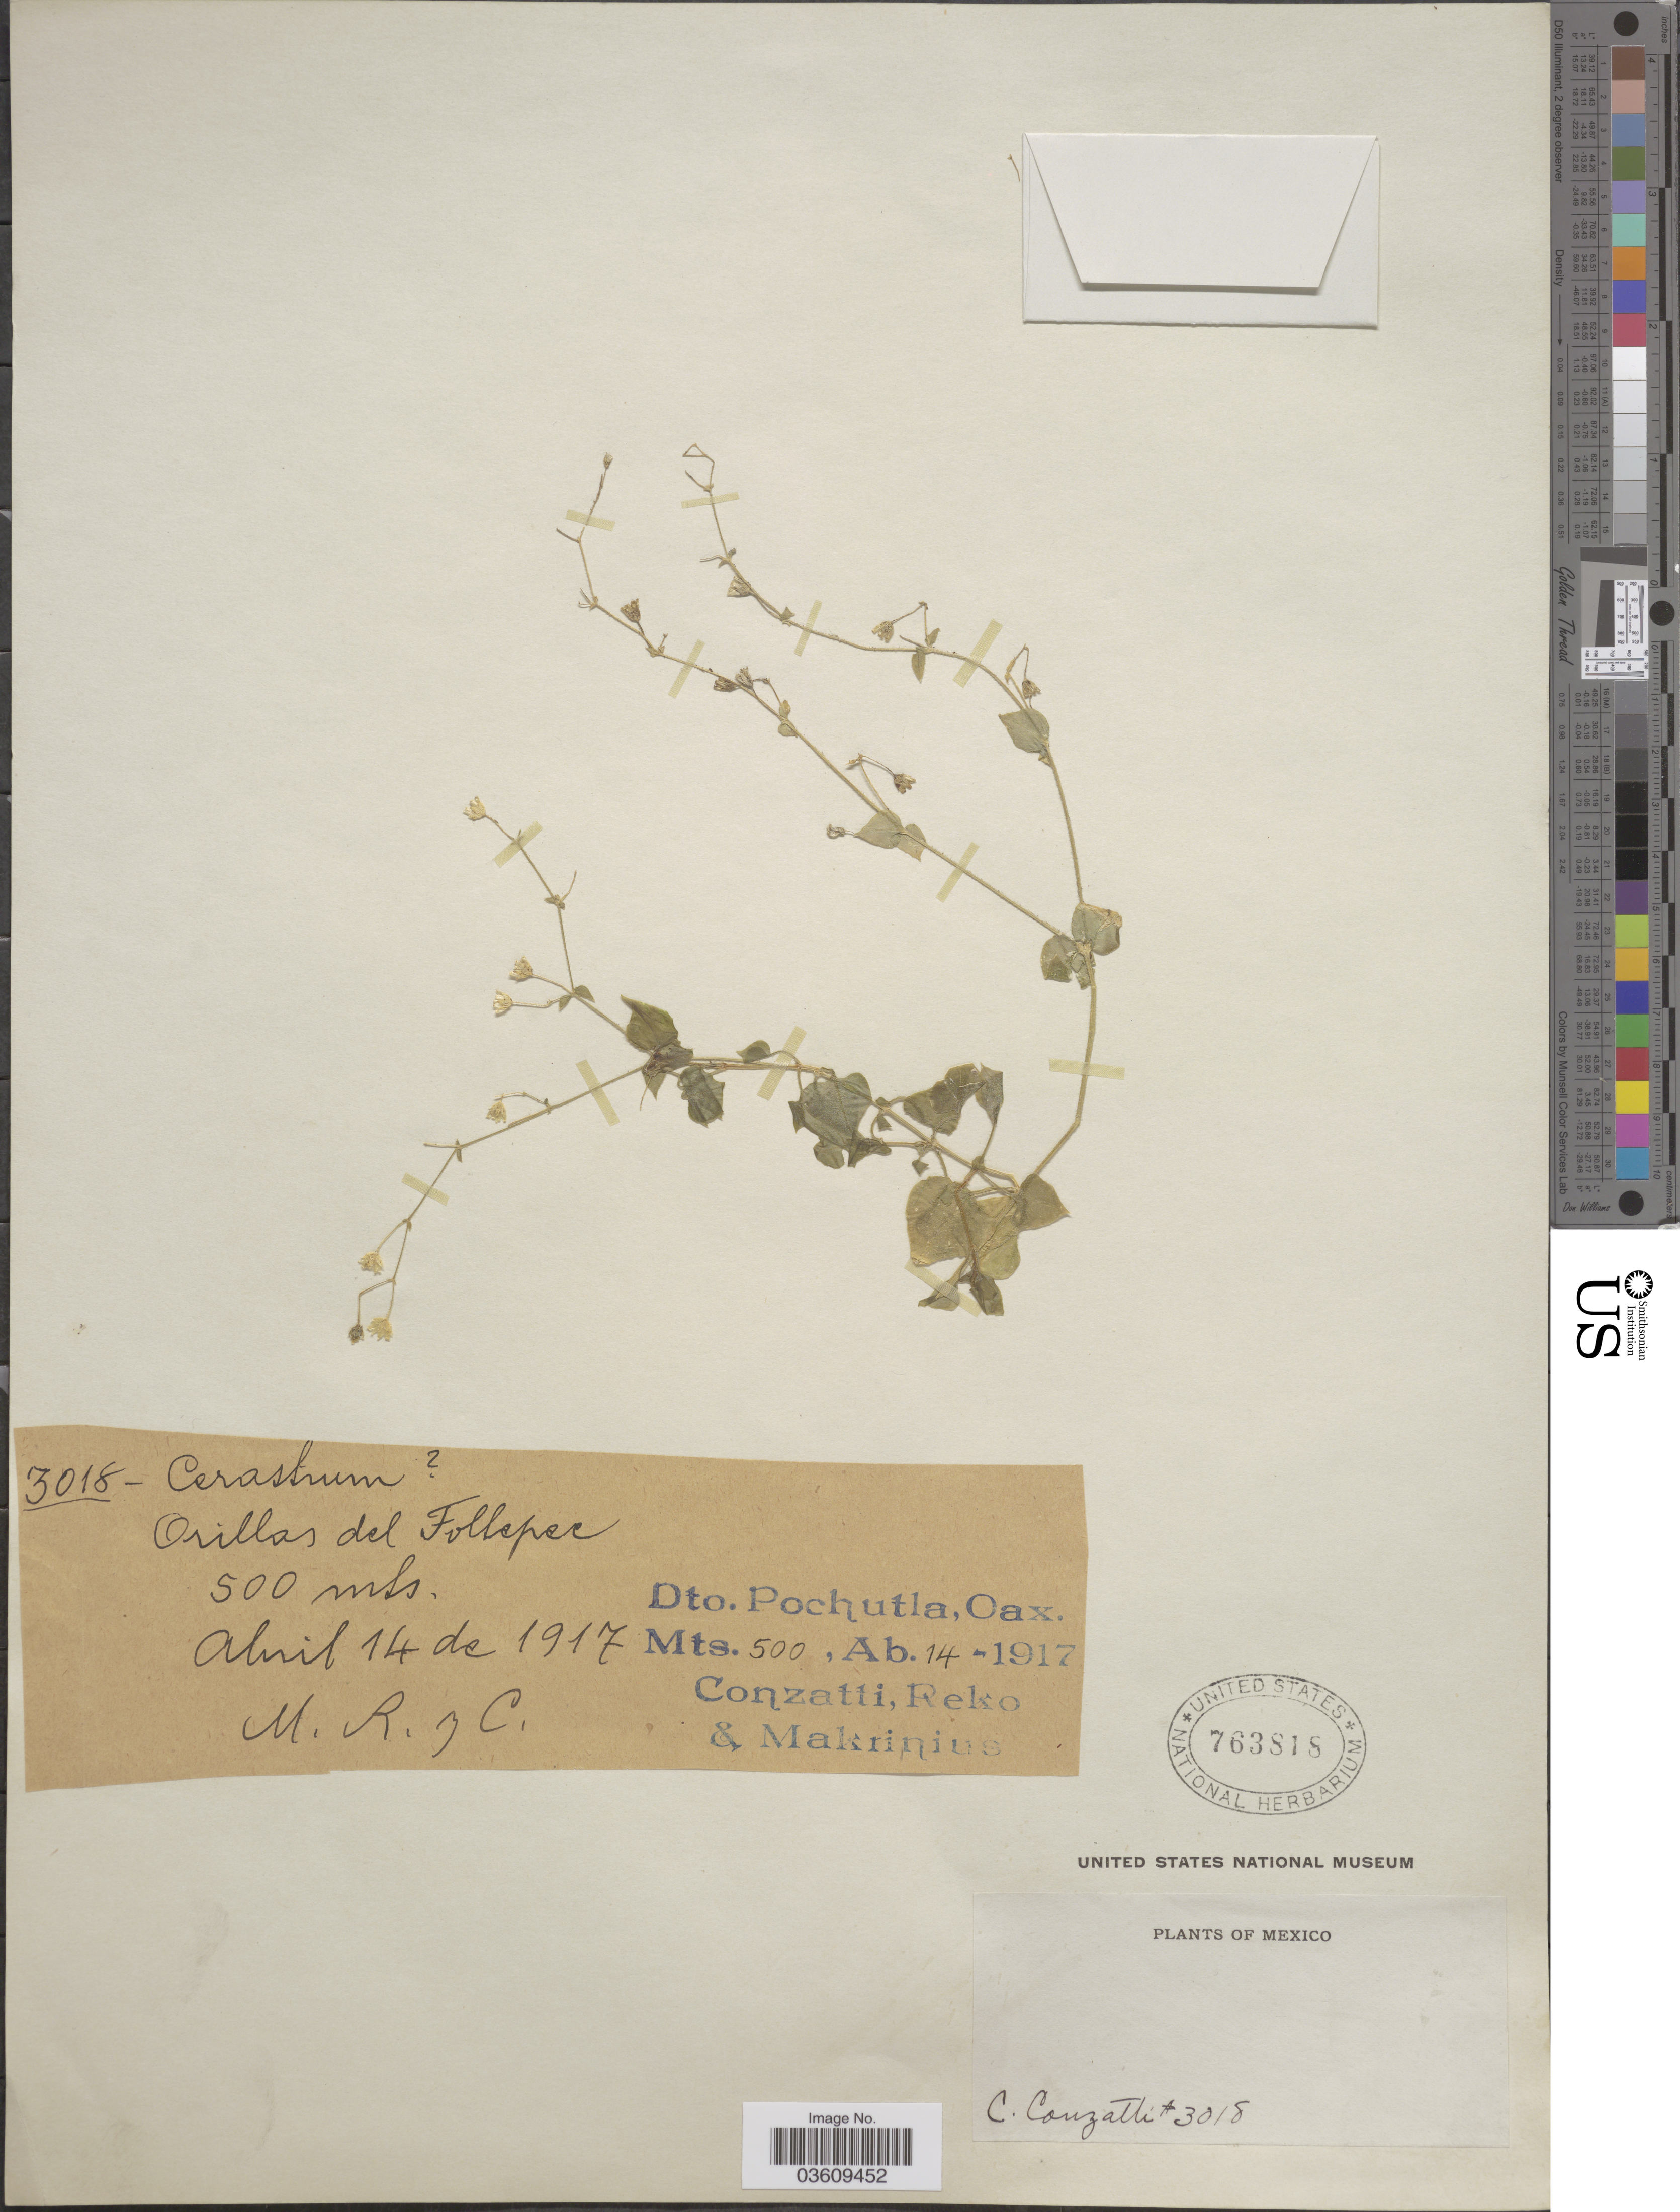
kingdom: Plantae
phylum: Tracheophyta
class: Magnoliopsida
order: Caryophyllales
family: Caryophyllaceae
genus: Stellaria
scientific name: Stellaria prostrata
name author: Baldwin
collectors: C. Conzatti, -. Reko & -. Makrinius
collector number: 3018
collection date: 1917-04-14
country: Mexico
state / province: Oaxaca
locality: Dto. Pochutla.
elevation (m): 500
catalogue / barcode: US 763818